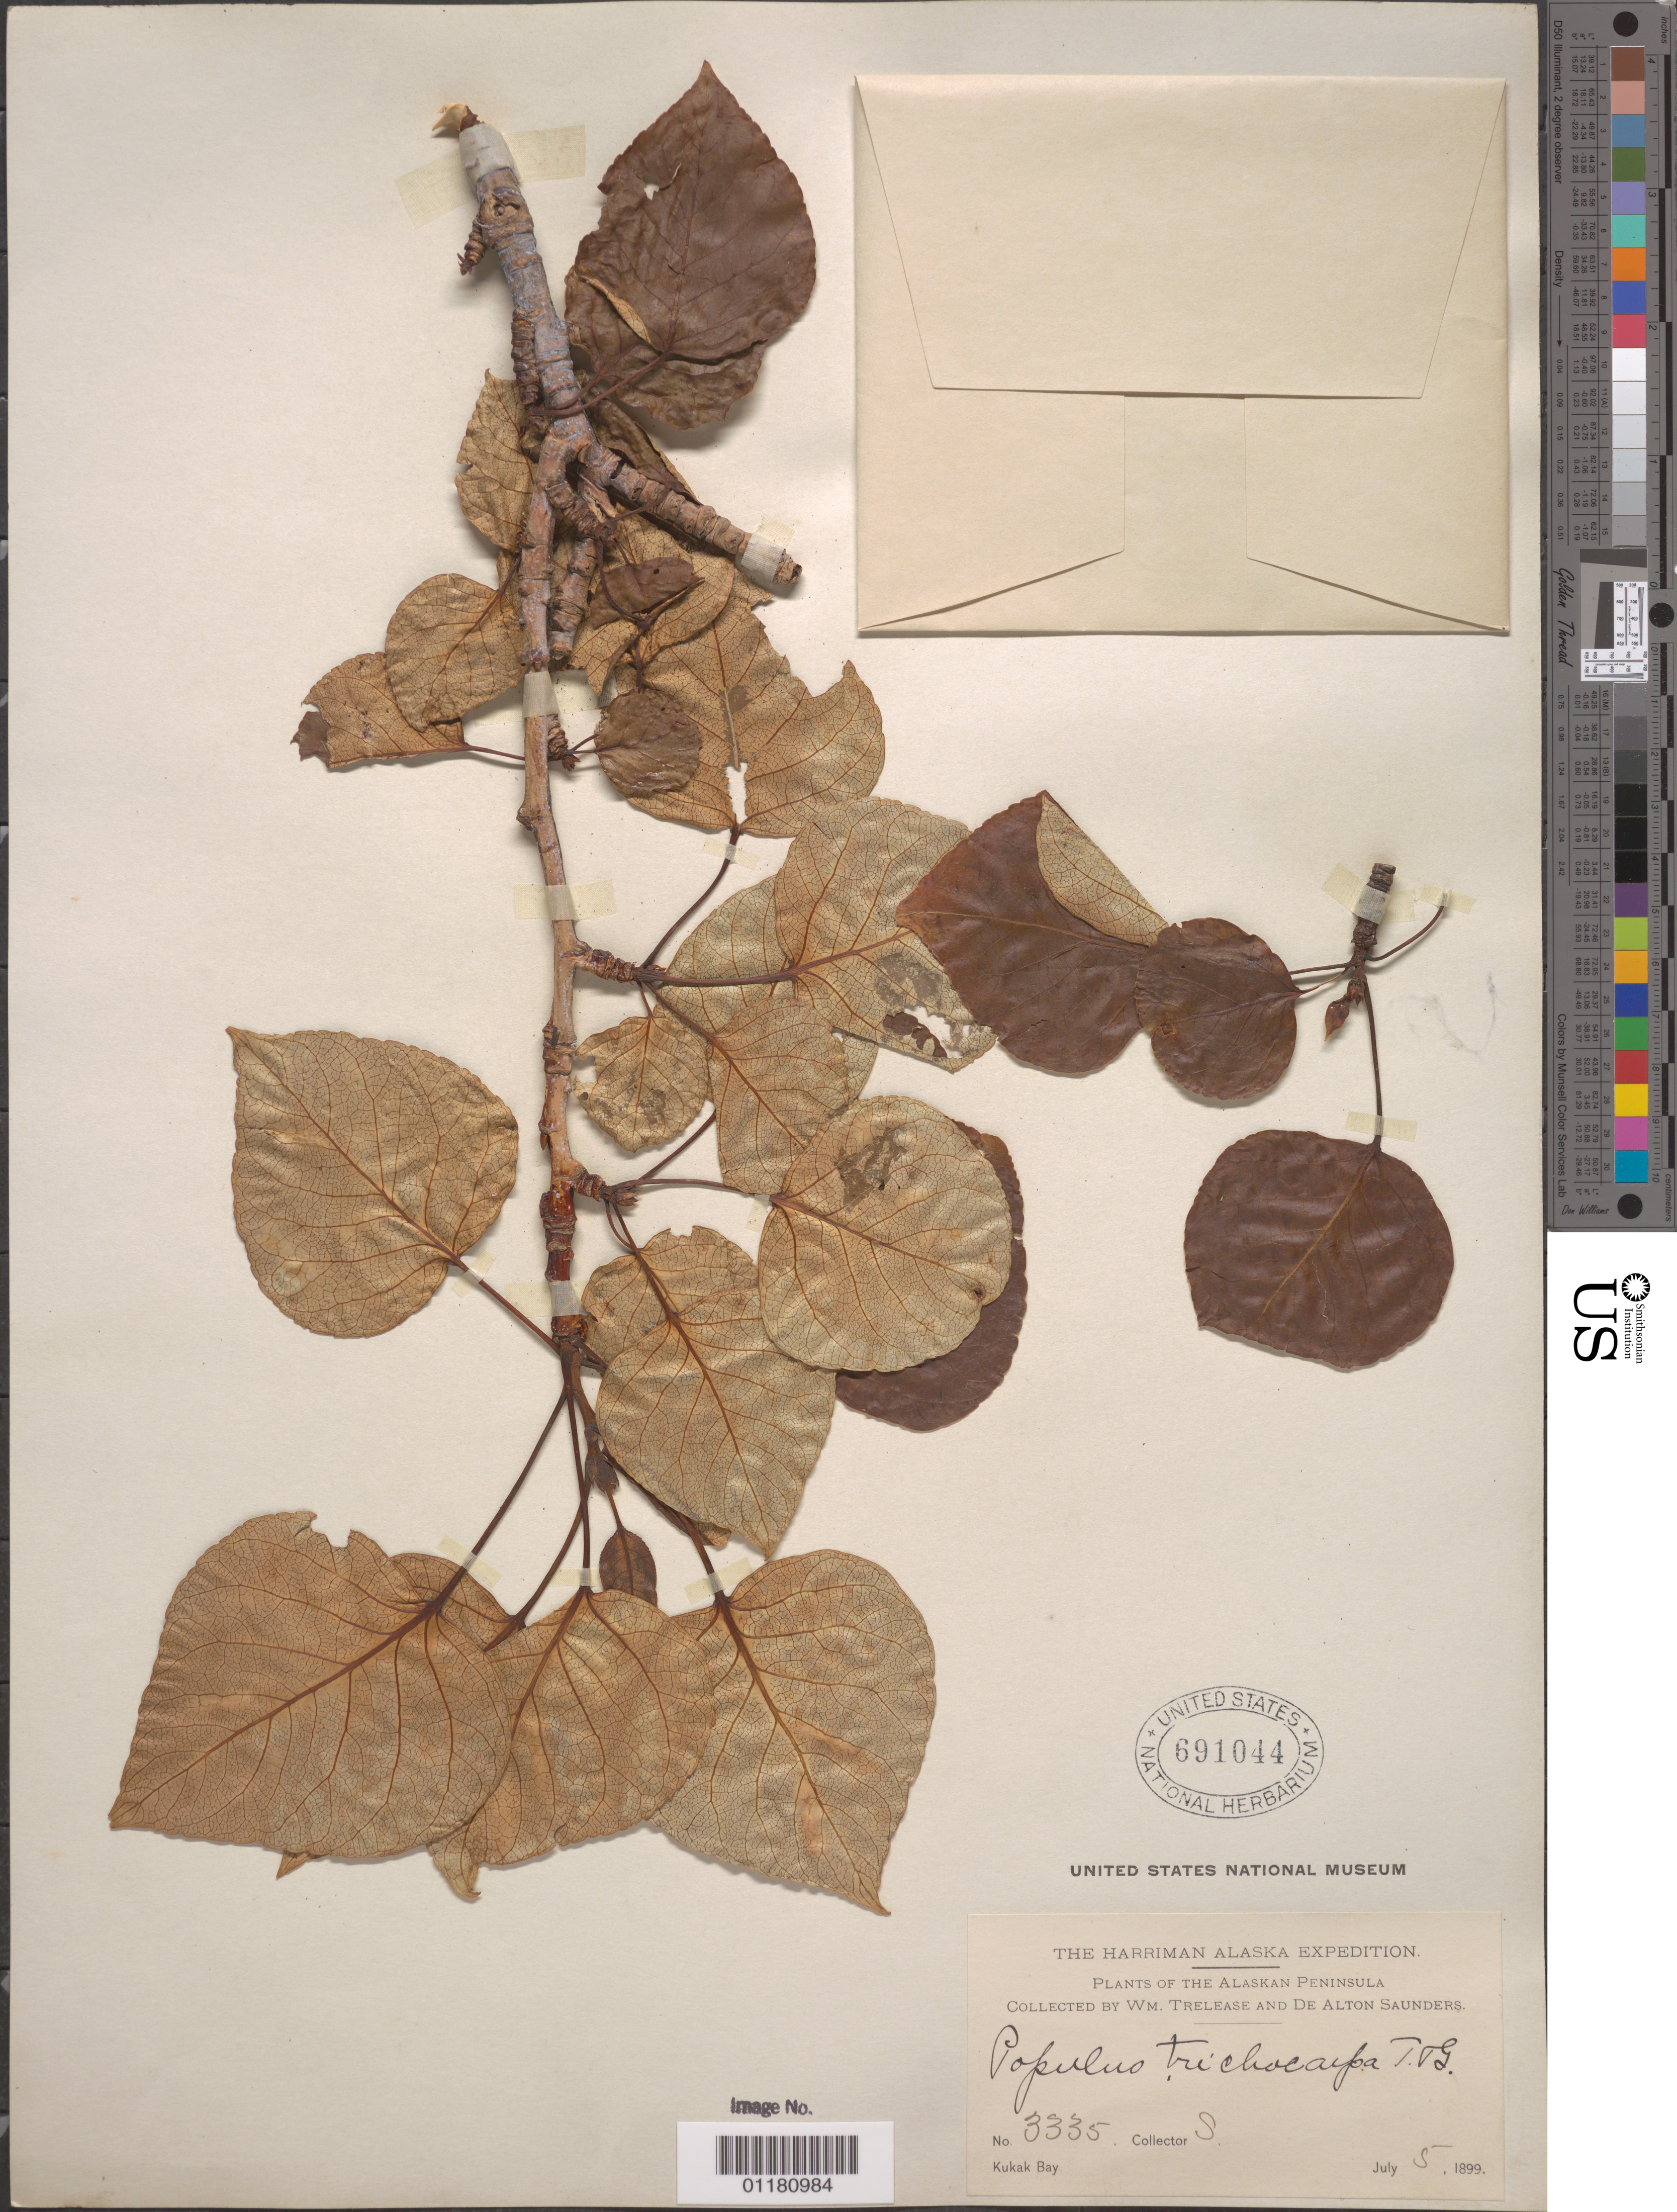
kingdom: Plantae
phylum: Tracheophyta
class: Magnoliopsida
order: Malpighiales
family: Salicaceae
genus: Populus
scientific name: Populus trichocarpa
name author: Torr. & A. Gray ex W. Hook.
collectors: W. Trelease & D. A. Saunders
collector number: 3335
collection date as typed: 05 Jul 1899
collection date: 1899-07-05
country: United States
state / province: Alaska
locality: Kukak Bay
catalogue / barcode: US 691044